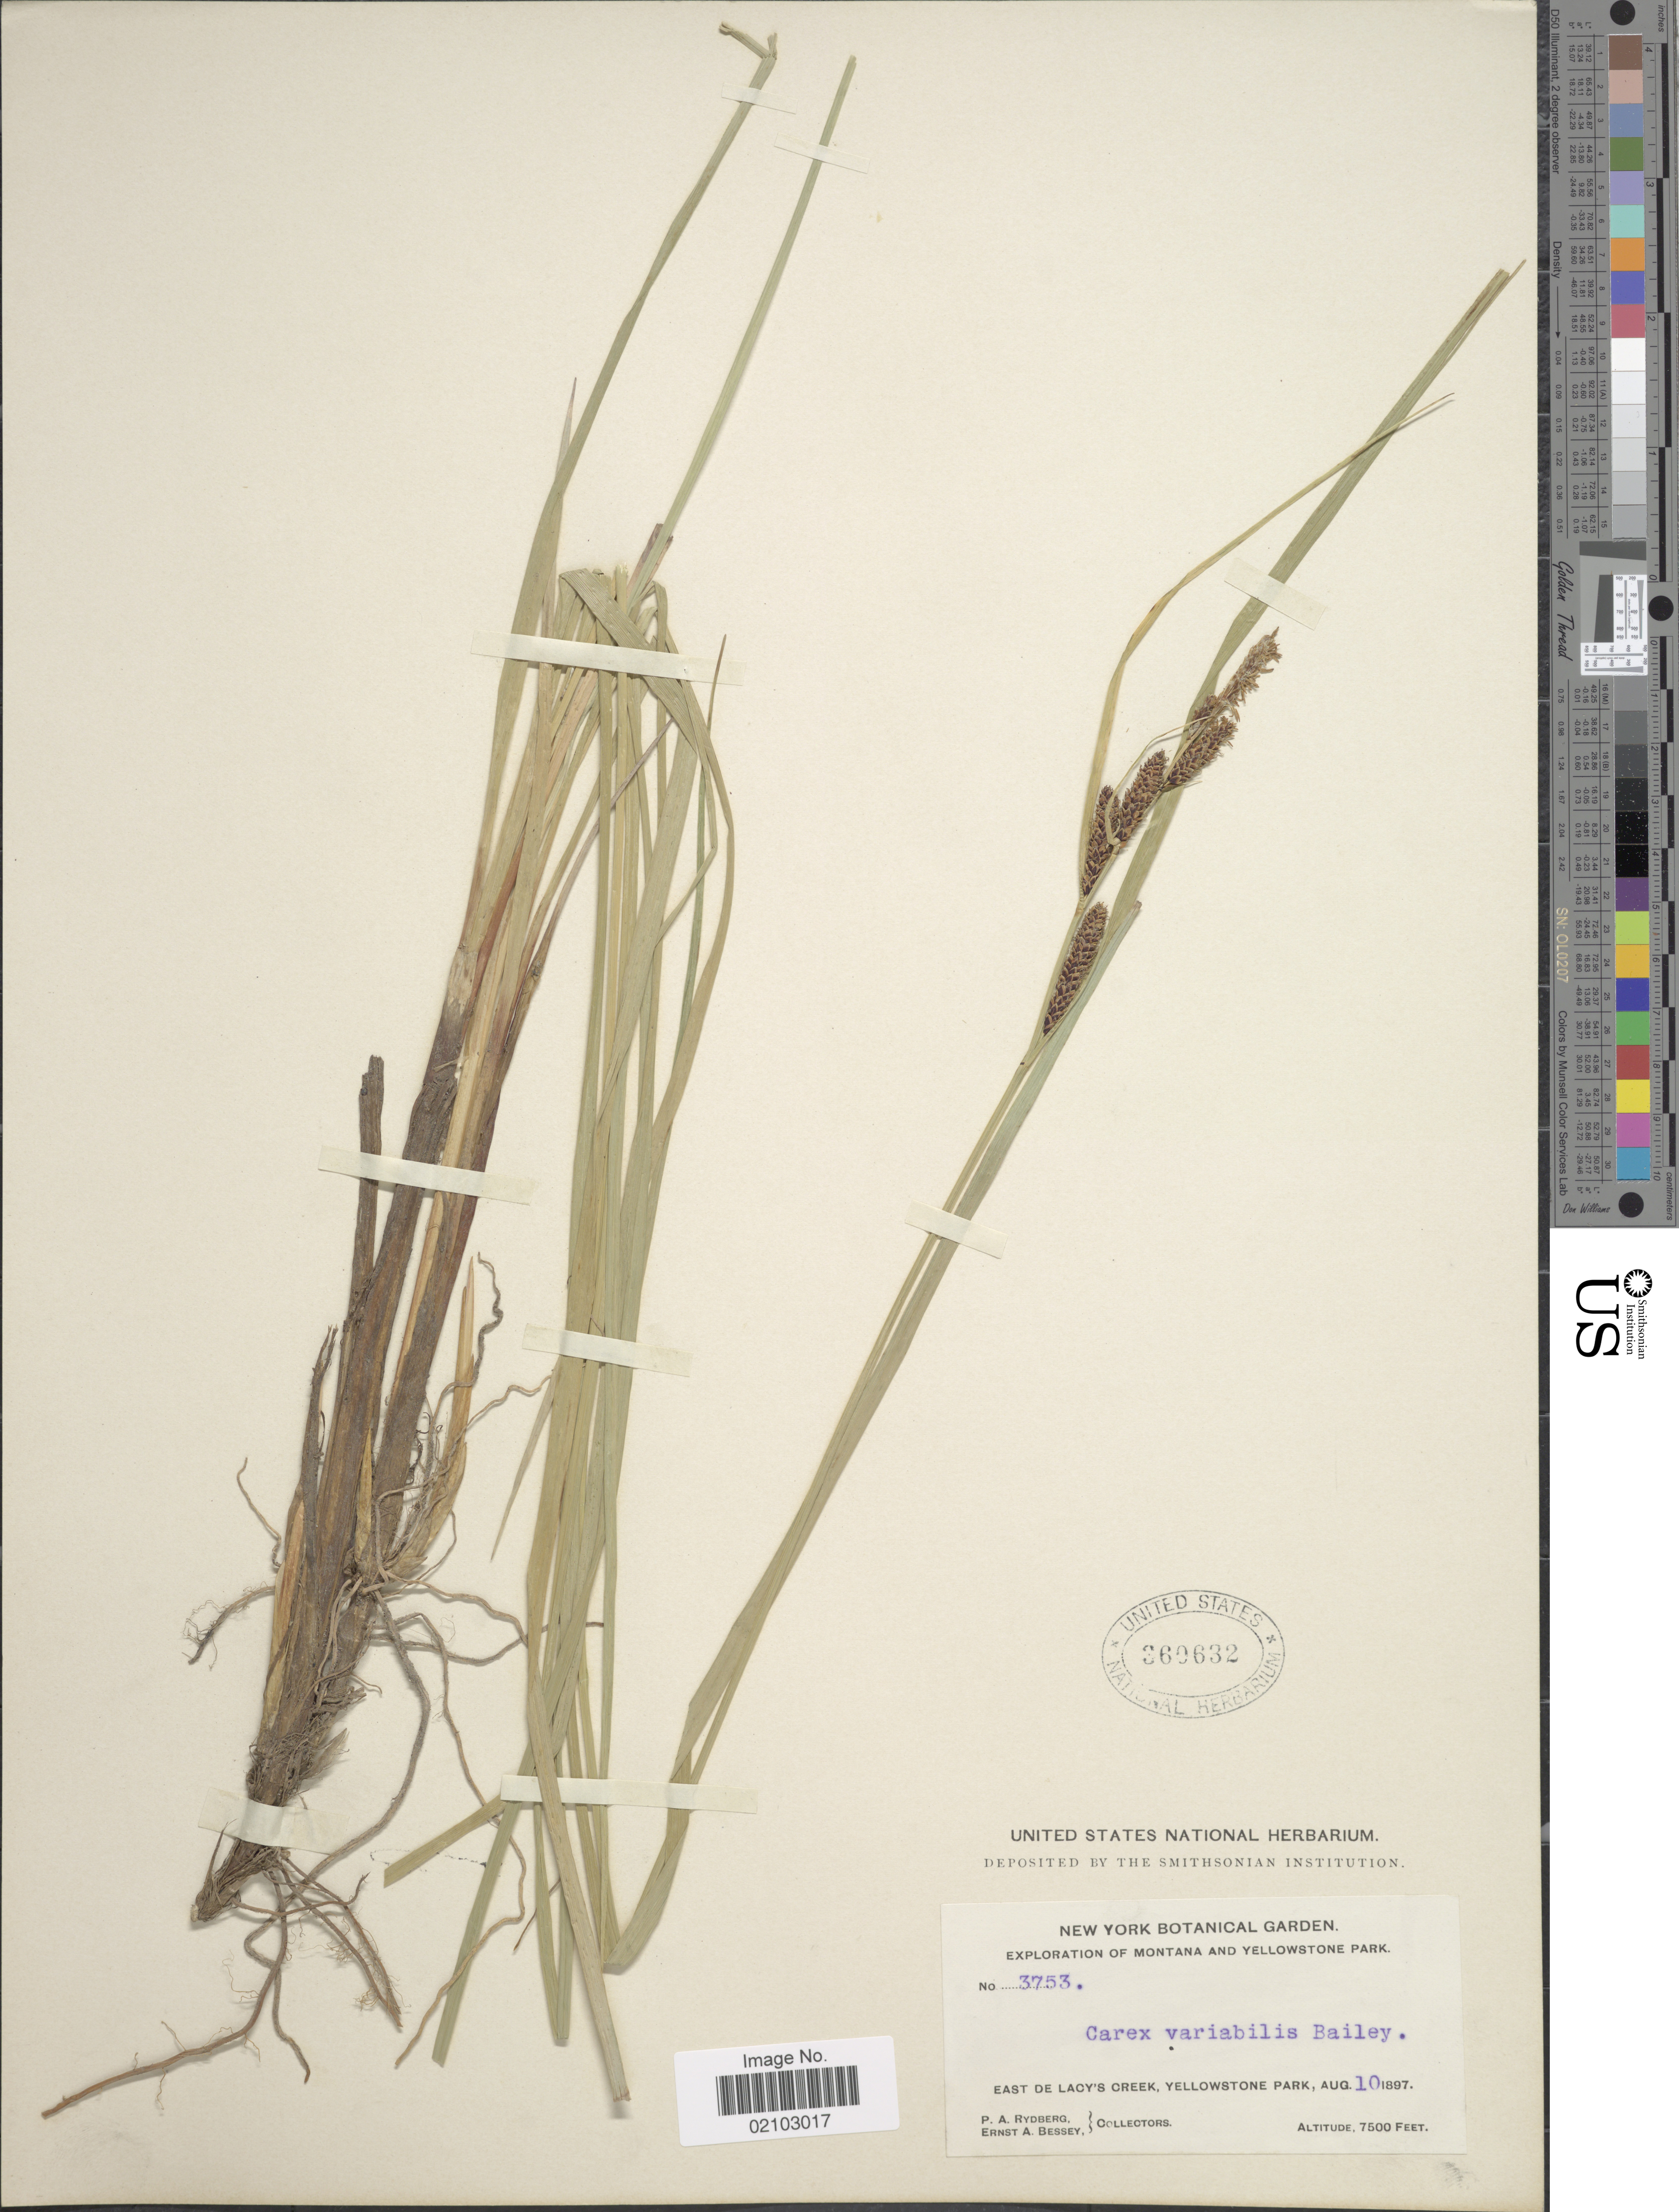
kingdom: Plantae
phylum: Tracheophyta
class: Liliopsida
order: Poales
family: Cyperaceae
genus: Carex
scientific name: Carex aquatilis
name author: Wahlenb.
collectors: P. A. Rydberg & E. A. Bessey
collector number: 3753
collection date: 1897-08-10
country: United States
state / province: Wyoming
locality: Montana and Yellowstone Park, East de Lacy's Creek, Yellowstone Park.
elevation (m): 2286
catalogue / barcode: US 360632